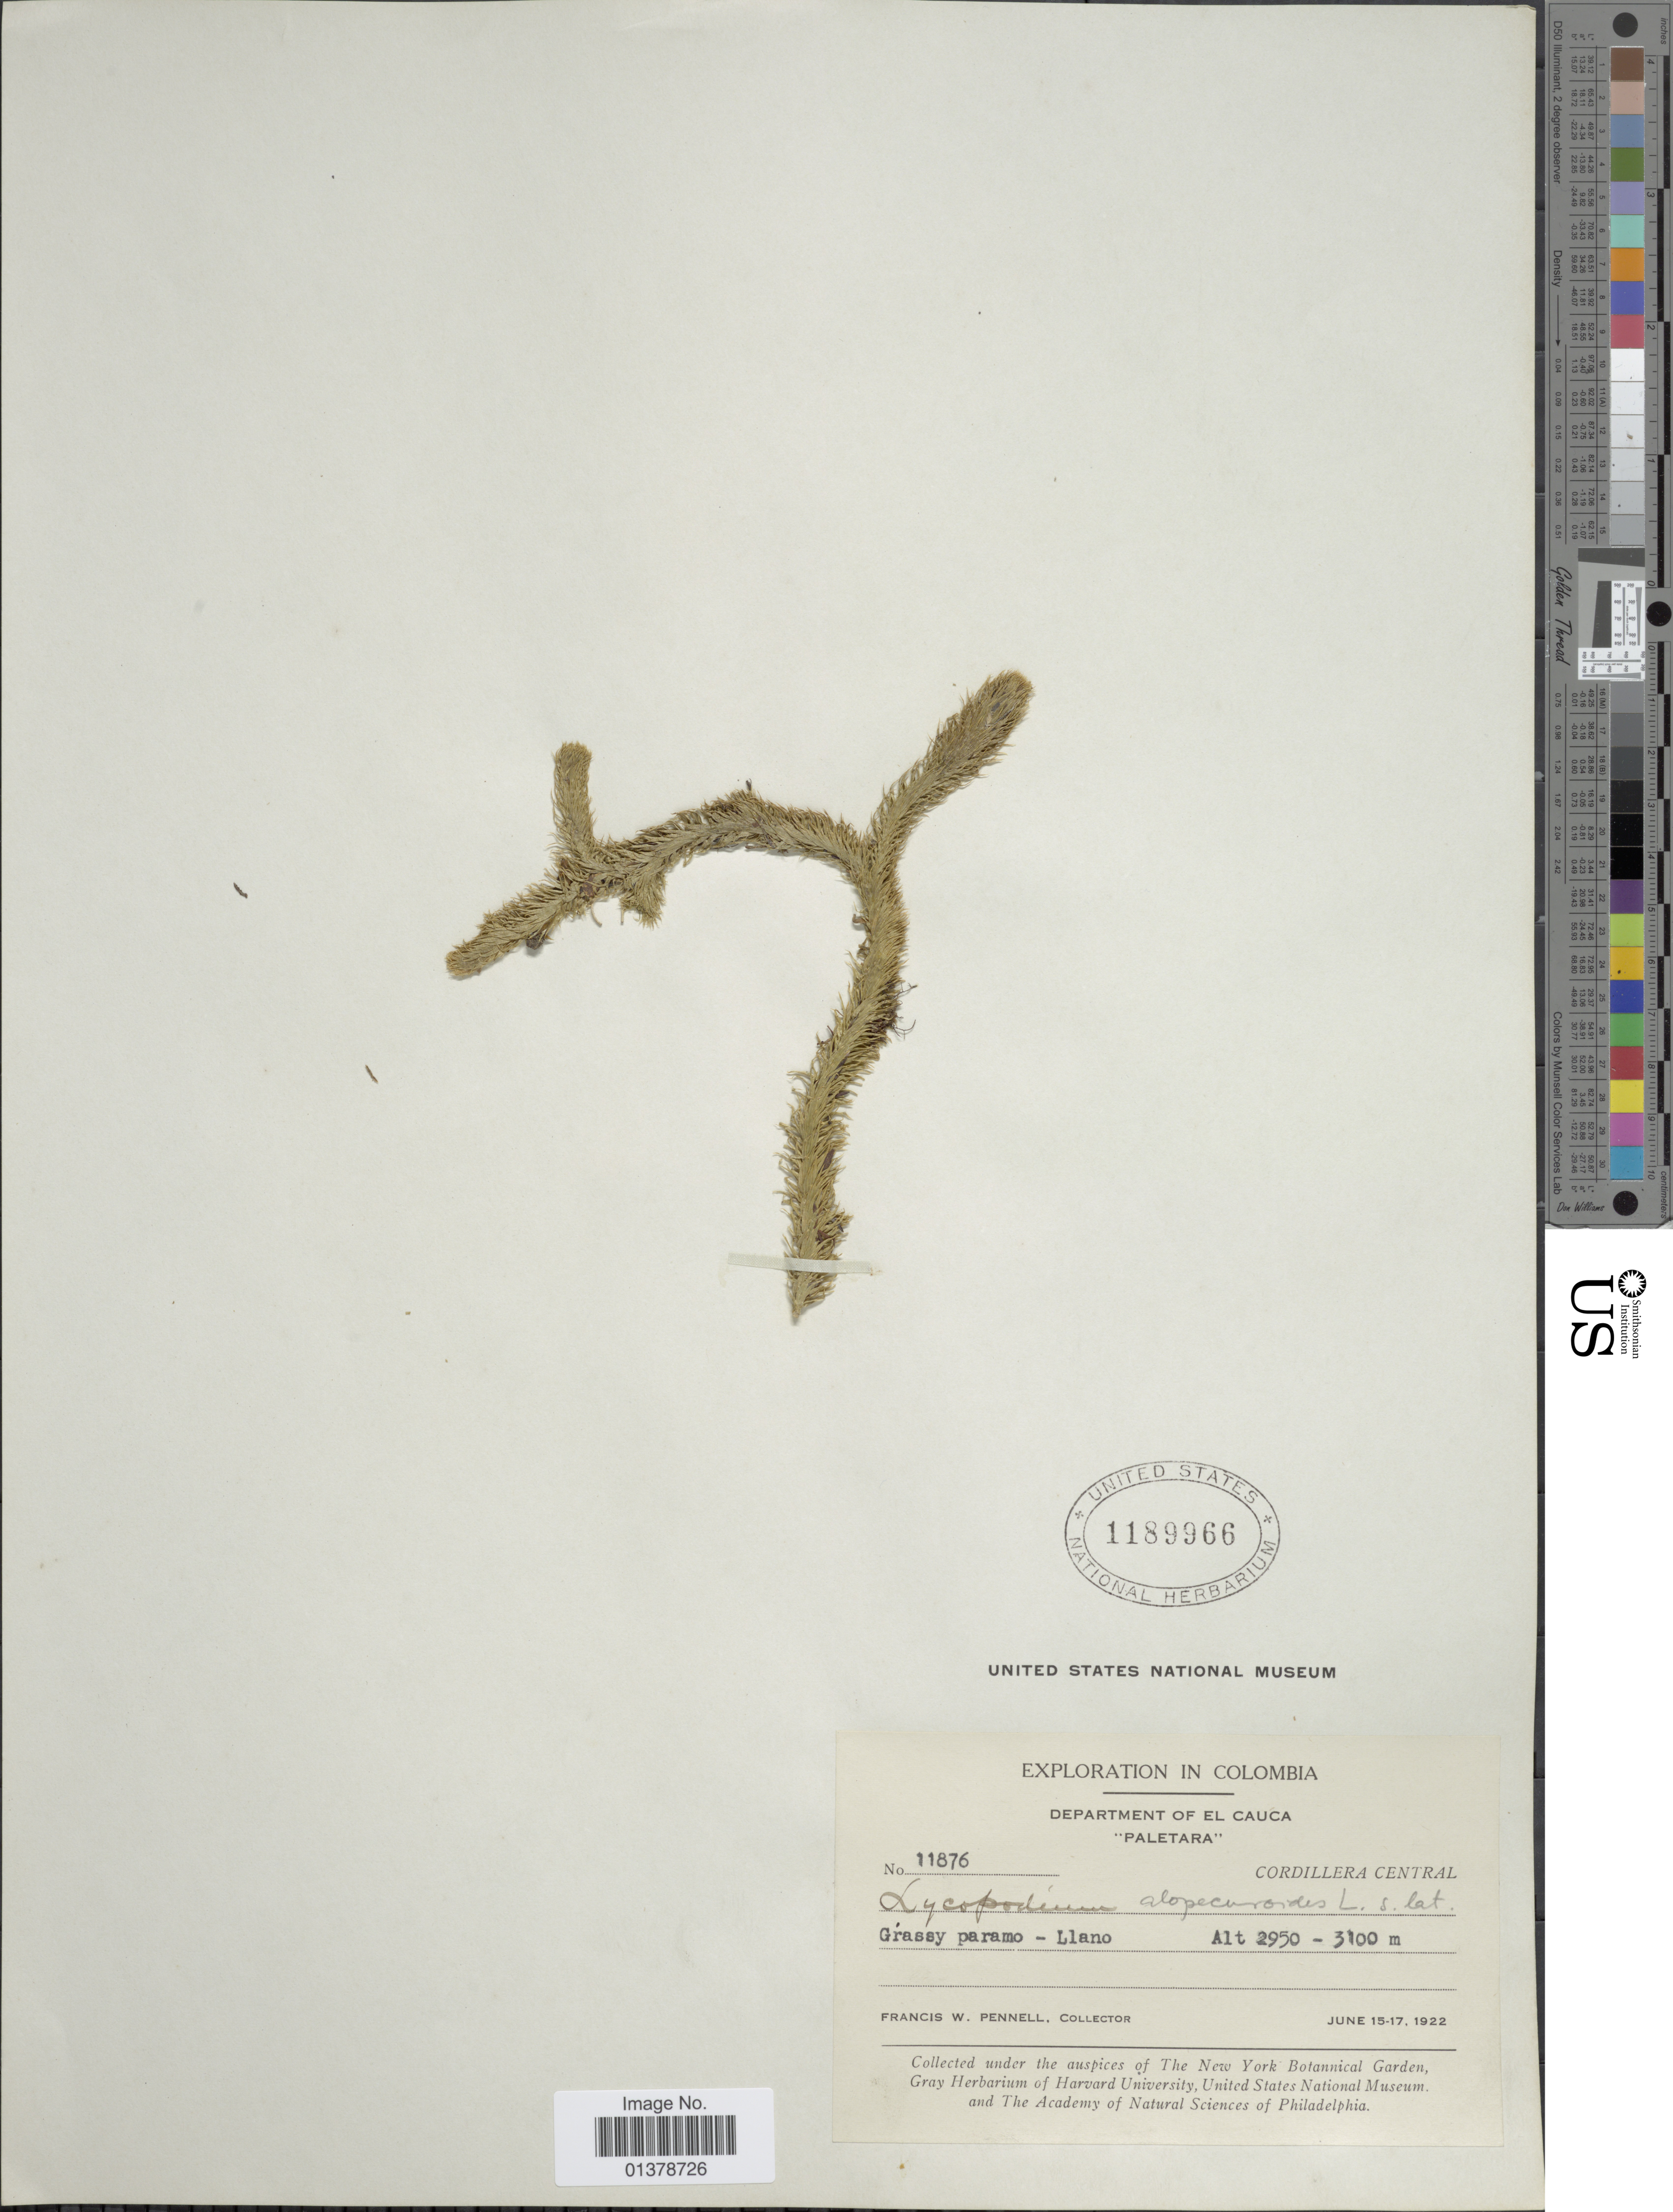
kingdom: Plantae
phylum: Tracheophyta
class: Lycopodiopsida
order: Lycopodiales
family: Lycopodiaceae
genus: Lycopodiella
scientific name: Lycopodiella alopecuroides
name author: (L.) Cranfill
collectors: F. W. Pennell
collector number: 11876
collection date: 1922-06-15/1922-06-17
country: Colombia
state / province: Cauca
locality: Paletara, Cordillera Central, Grassy paramo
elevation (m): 2950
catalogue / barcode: US 1189966